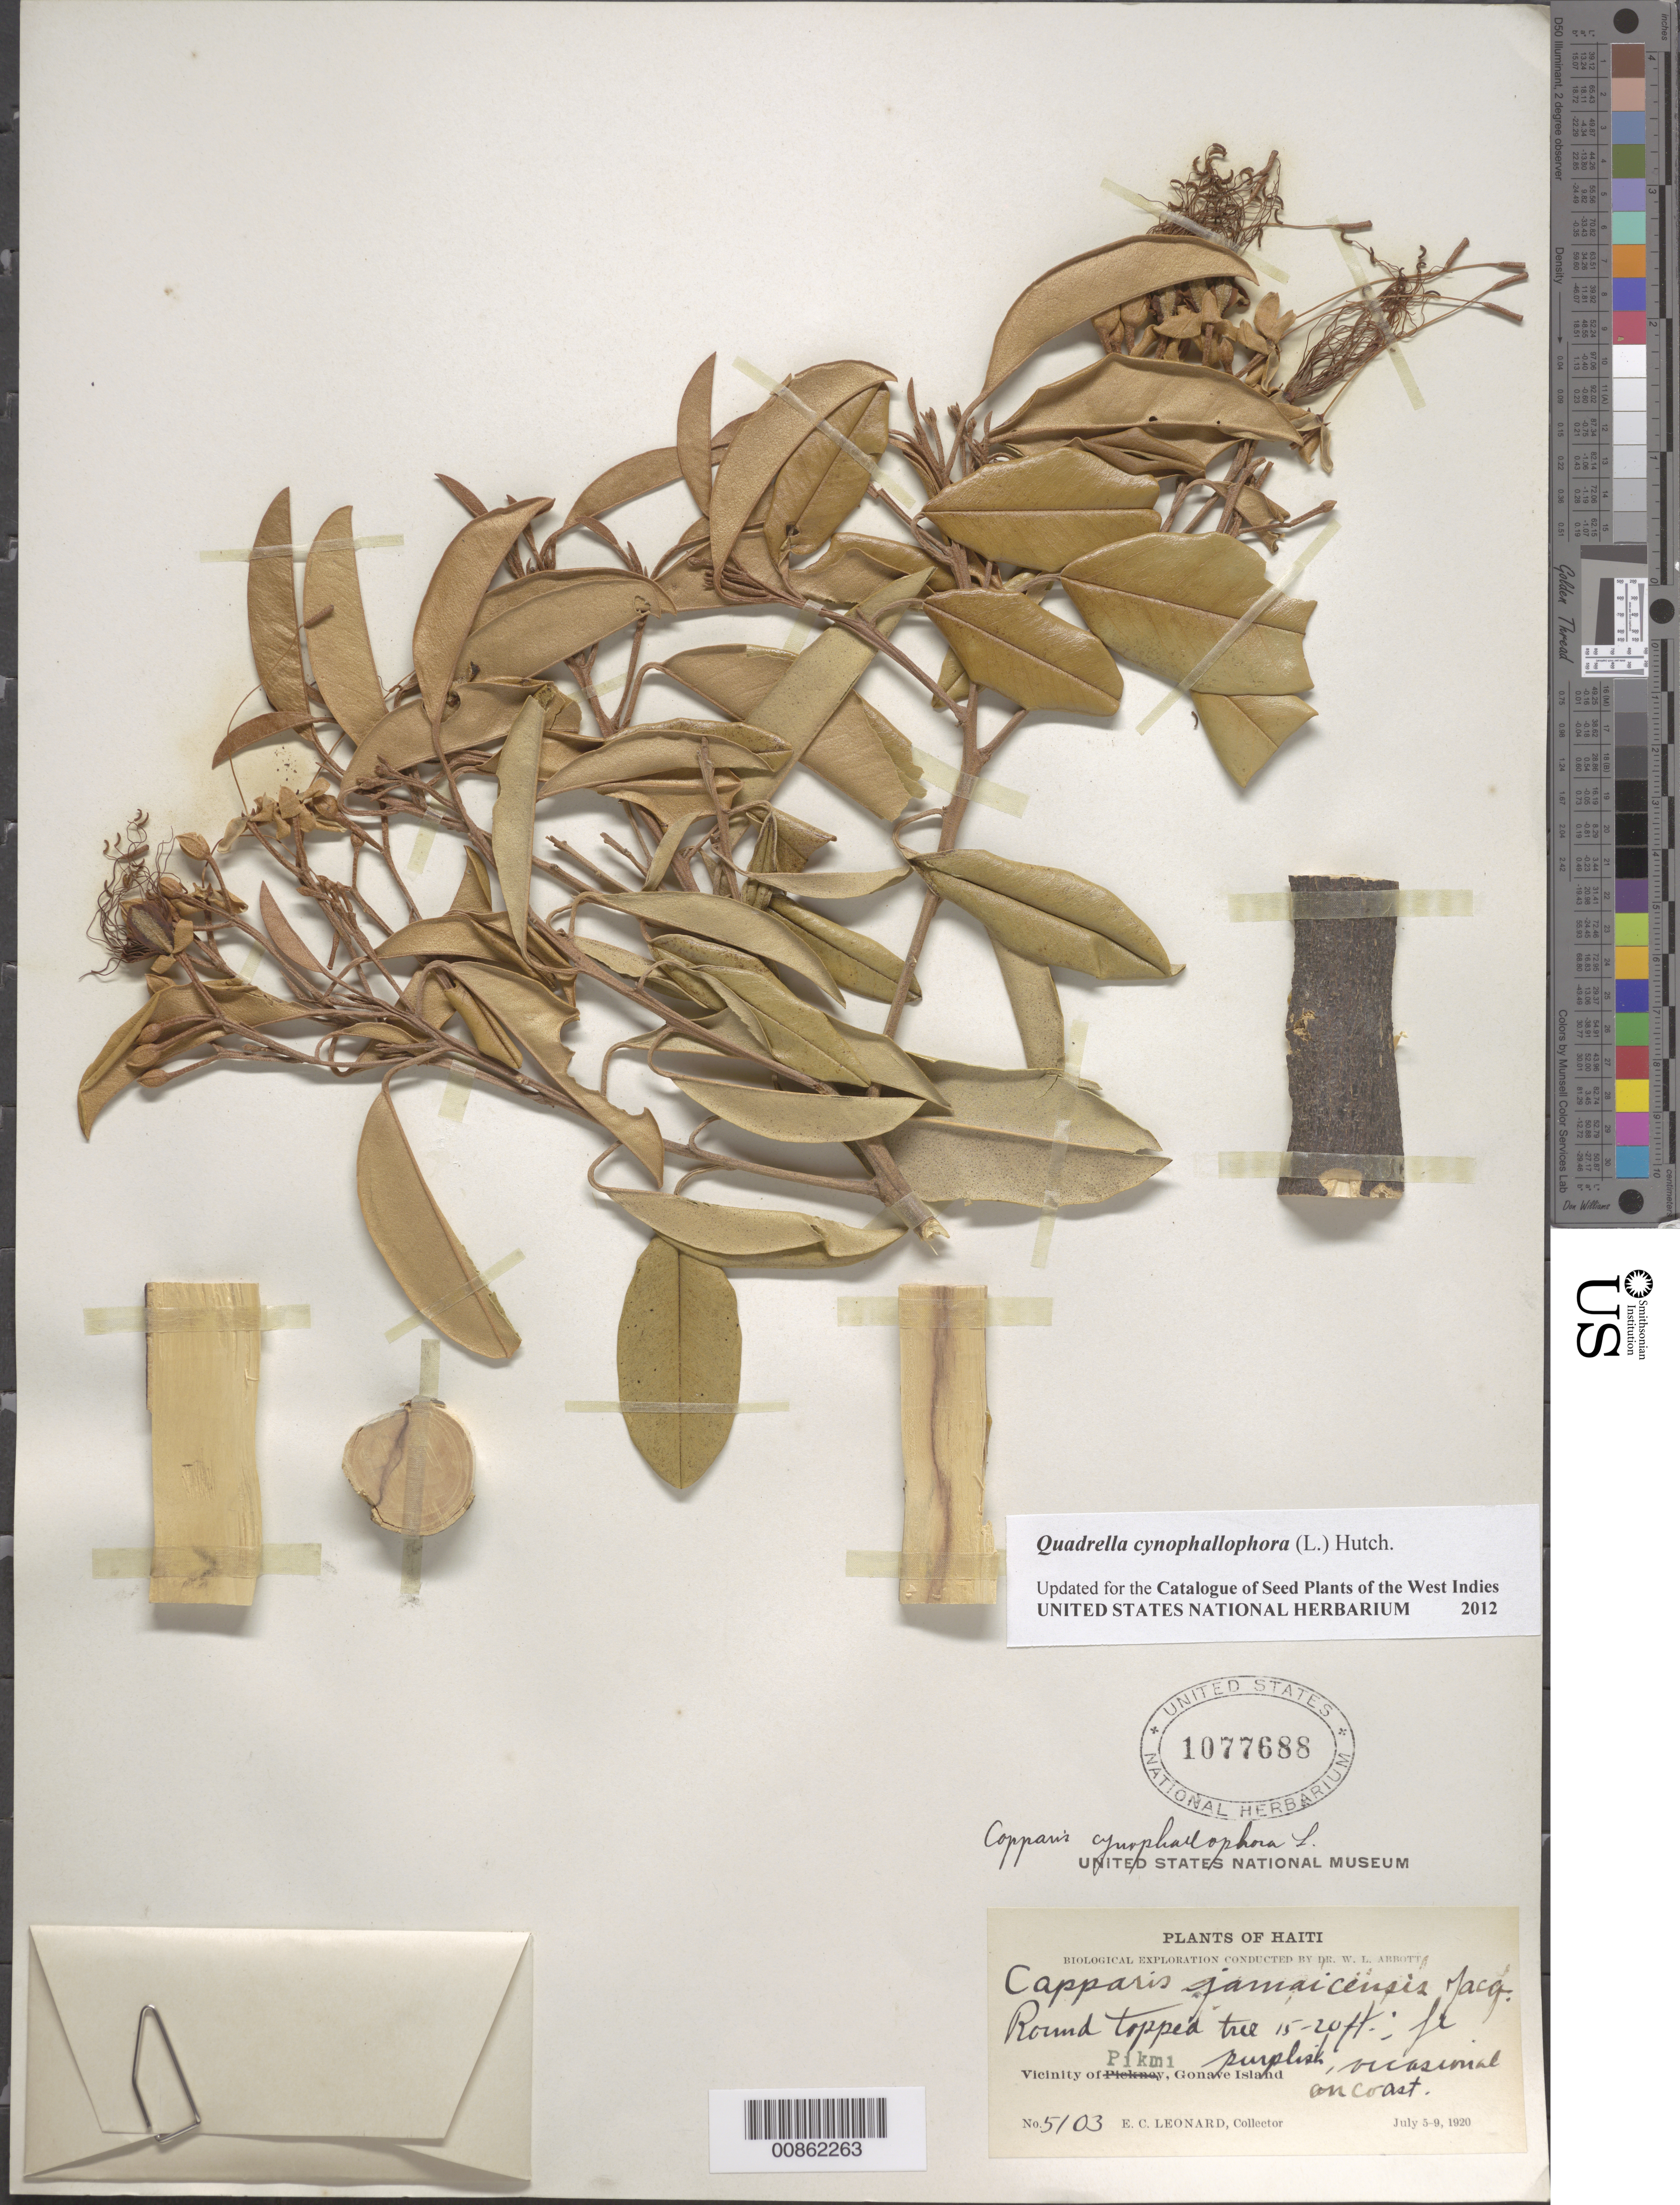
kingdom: Plantae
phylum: Tracheophyta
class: Magnoliopsida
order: Brassicales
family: Capparaceae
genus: Quadrella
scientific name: Quadrella cynophallophora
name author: (L.) Hutch.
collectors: E. C. Leonard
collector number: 5103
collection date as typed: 05 Jul 1920 to 09 Jul 1920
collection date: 1920-07-05/1920-07-09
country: Haiti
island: Île de la Gonâve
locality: Vicinity of Pikmi, Gonave Island.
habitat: On coast.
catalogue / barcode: US 1077688